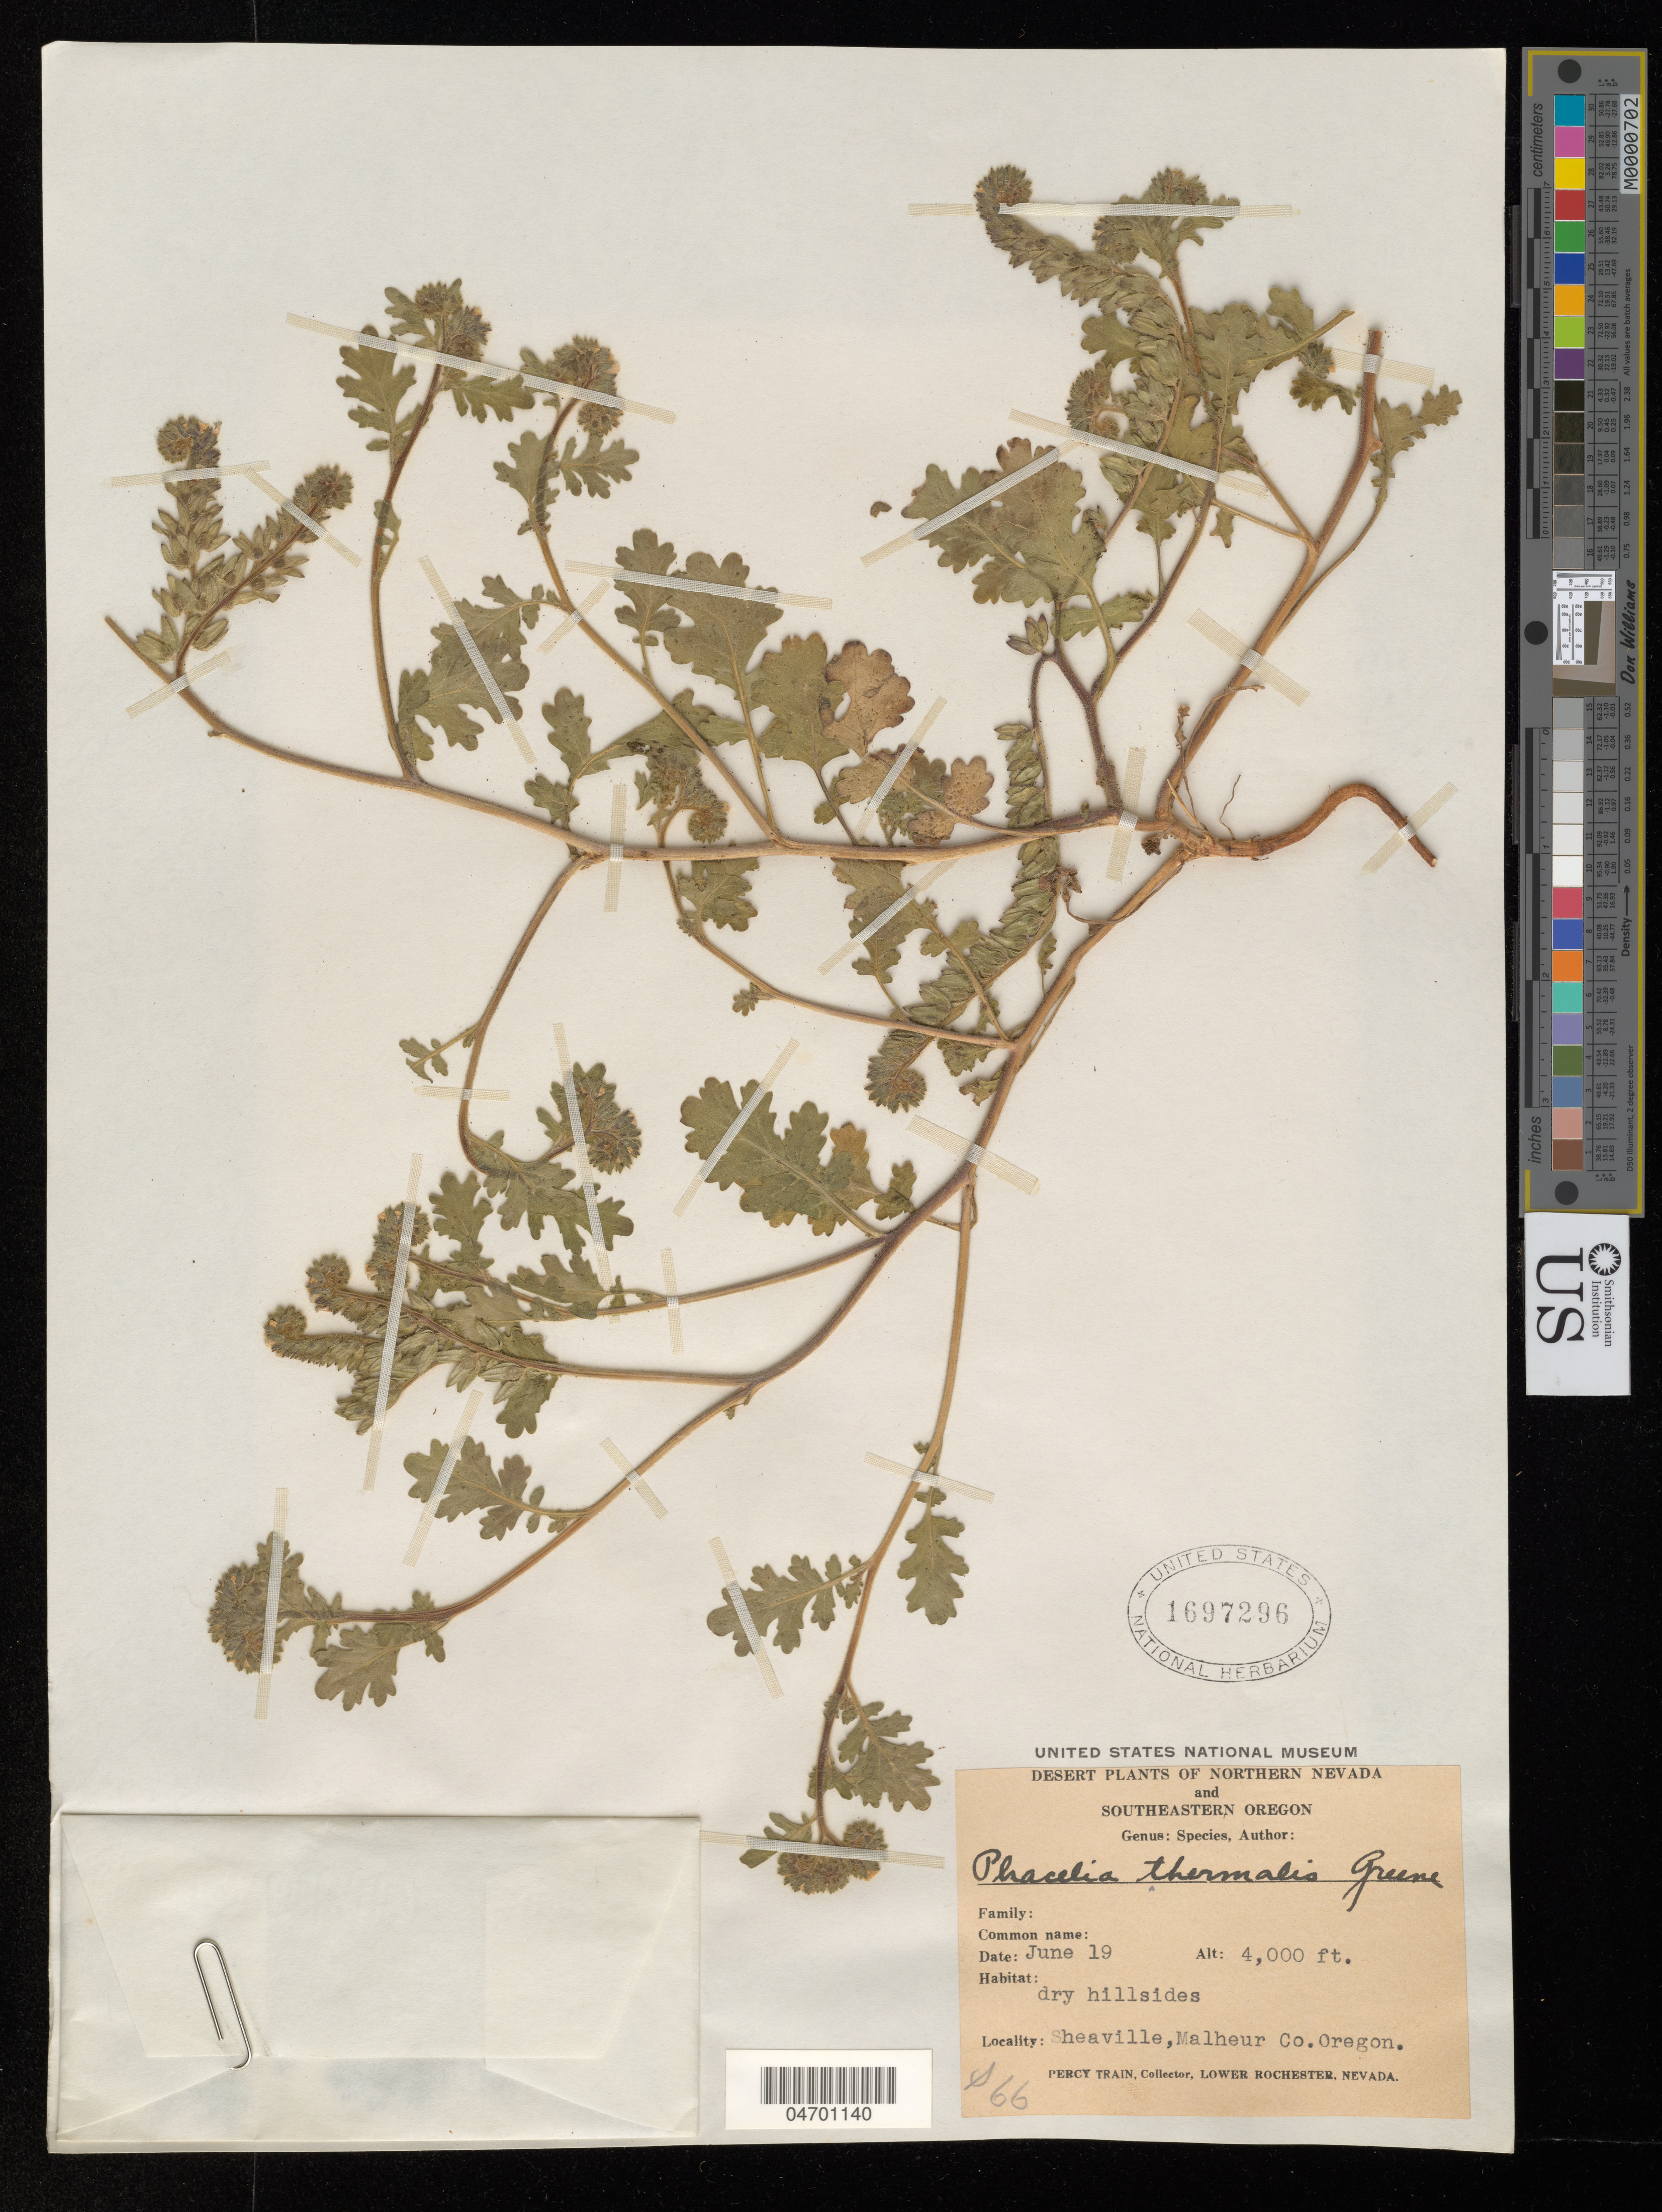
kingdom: Plantae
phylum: Tracheophyta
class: Magnoliopsida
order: Boraginales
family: Hydrophyllaceae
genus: Phacelia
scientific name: Phacelia thermalis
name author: S.W. Greene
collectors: P. Train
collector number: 166*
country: United States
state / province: Oregon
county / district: Malheur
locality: Northern Nevada and Southeastern Oregon. Sheaville, Malheur Co.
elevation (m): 1219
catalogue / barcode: US 1697296